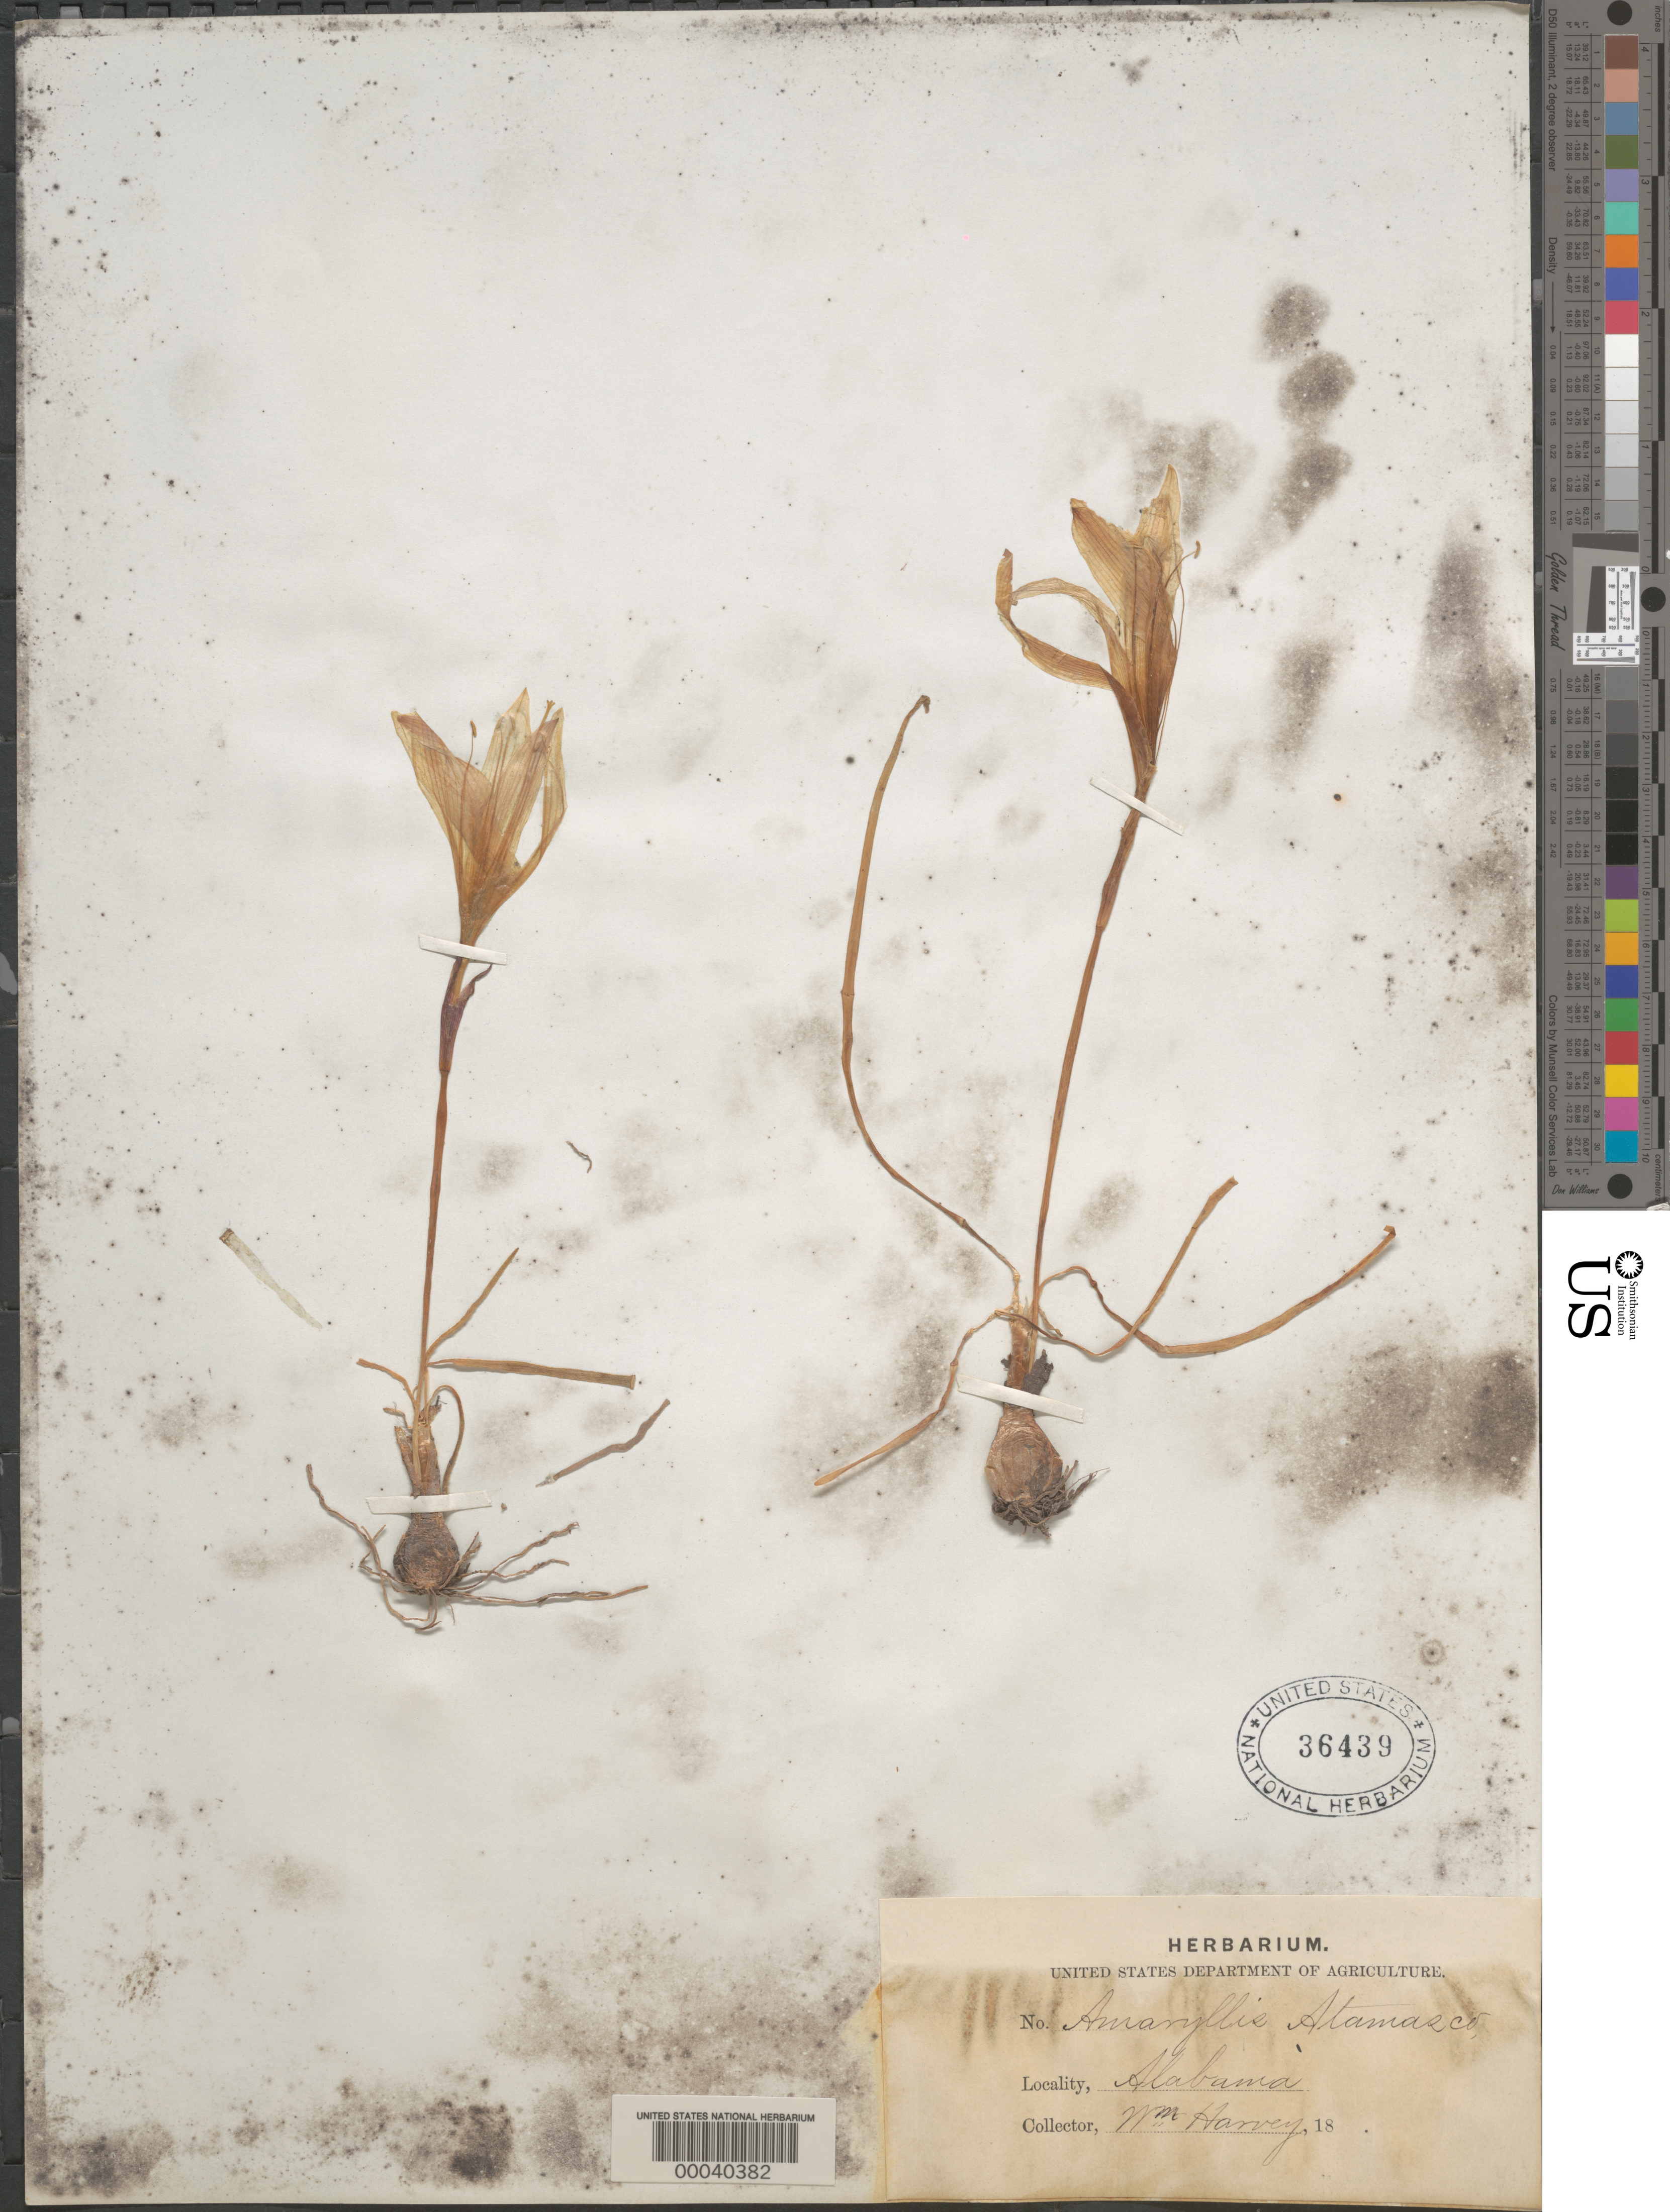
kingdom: Plantae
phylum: Tracheophyta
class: Liliopsida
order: Asparagales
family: Amaryllidaceae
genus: Zephyranthes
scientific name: Zephyranthes atamasco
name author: (L.) Herb.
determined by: Strong, Mark T.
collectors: W. Harvey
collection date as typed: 18--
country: United States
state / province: Alabama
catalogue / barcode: US 36439